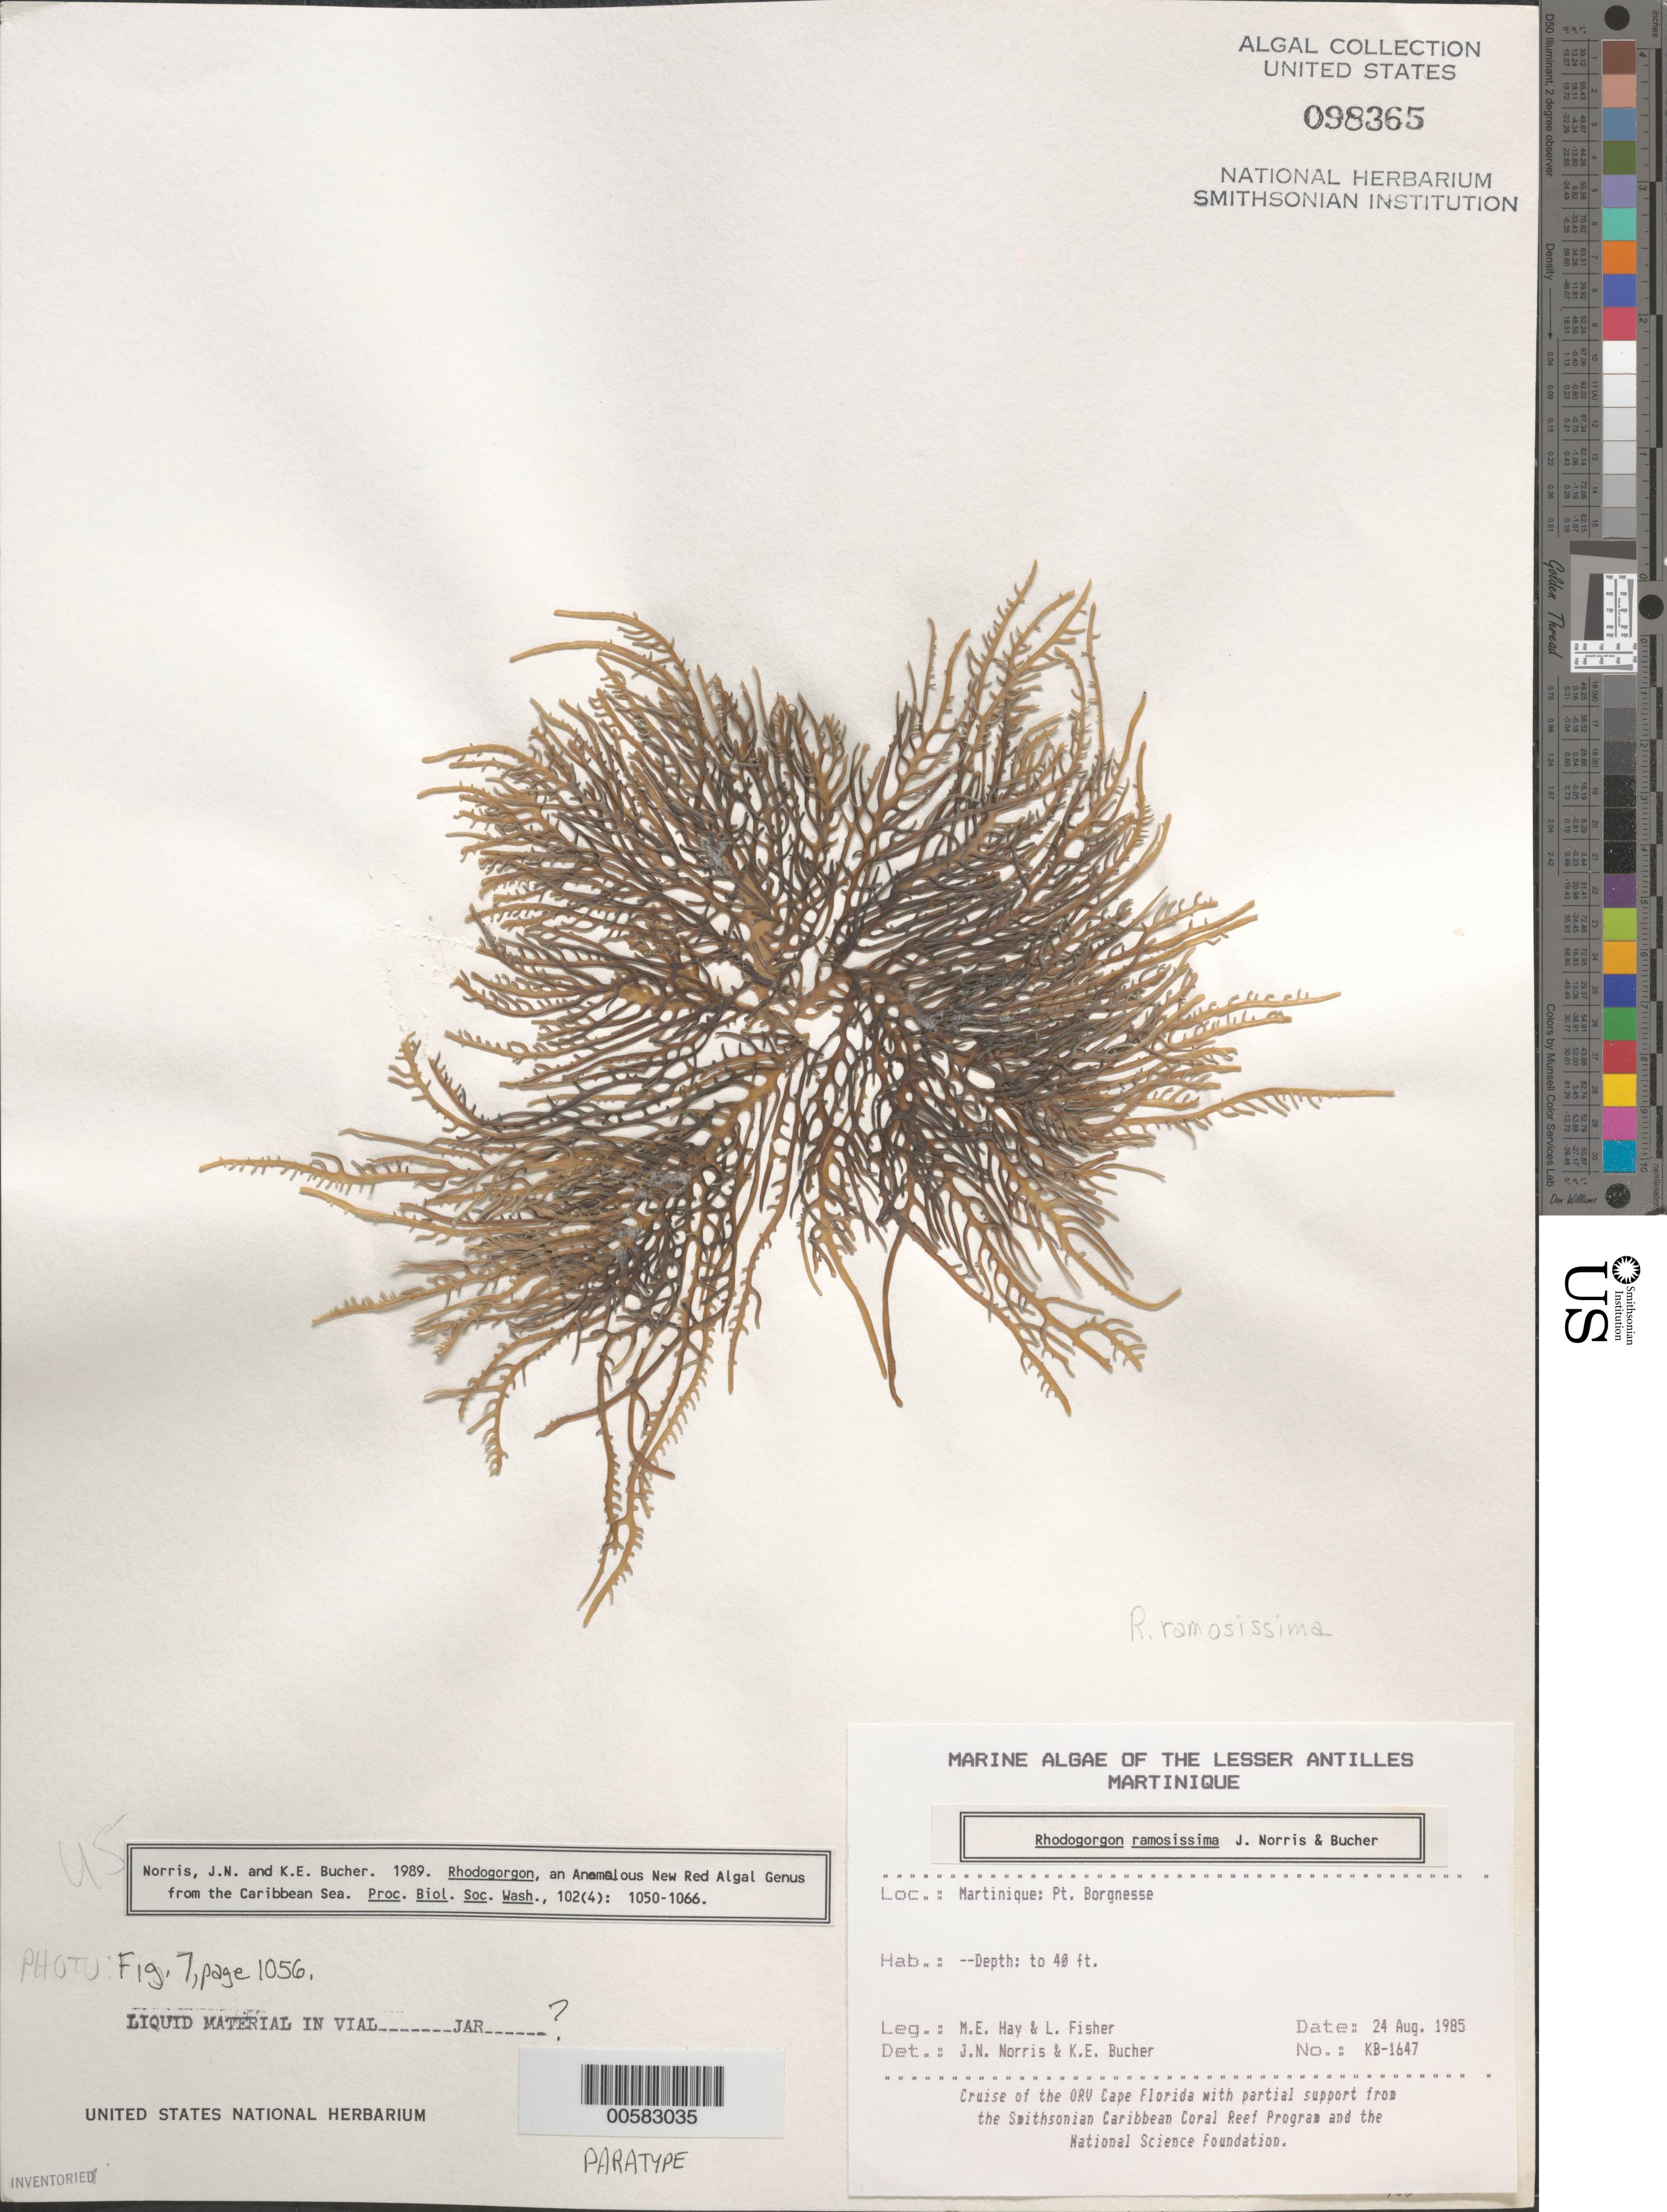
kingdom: Plantae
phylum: Rhodophyta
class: Florideophyceae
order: Rhodogorgonales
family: Rhodogorgonaceae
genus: Rhodogorgon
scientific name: Rhodogorgon ramosissima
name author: J.N. Norris & K.E. Bucher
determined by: Norris, J. N.; Bucher, K. E.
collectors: M. E. Hay & L. Fisher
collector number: KB-1647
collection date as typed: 24 Aug 1985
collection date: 1985-08-24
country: Martinique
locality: Pointe Borgnesse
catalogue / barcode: US 98365